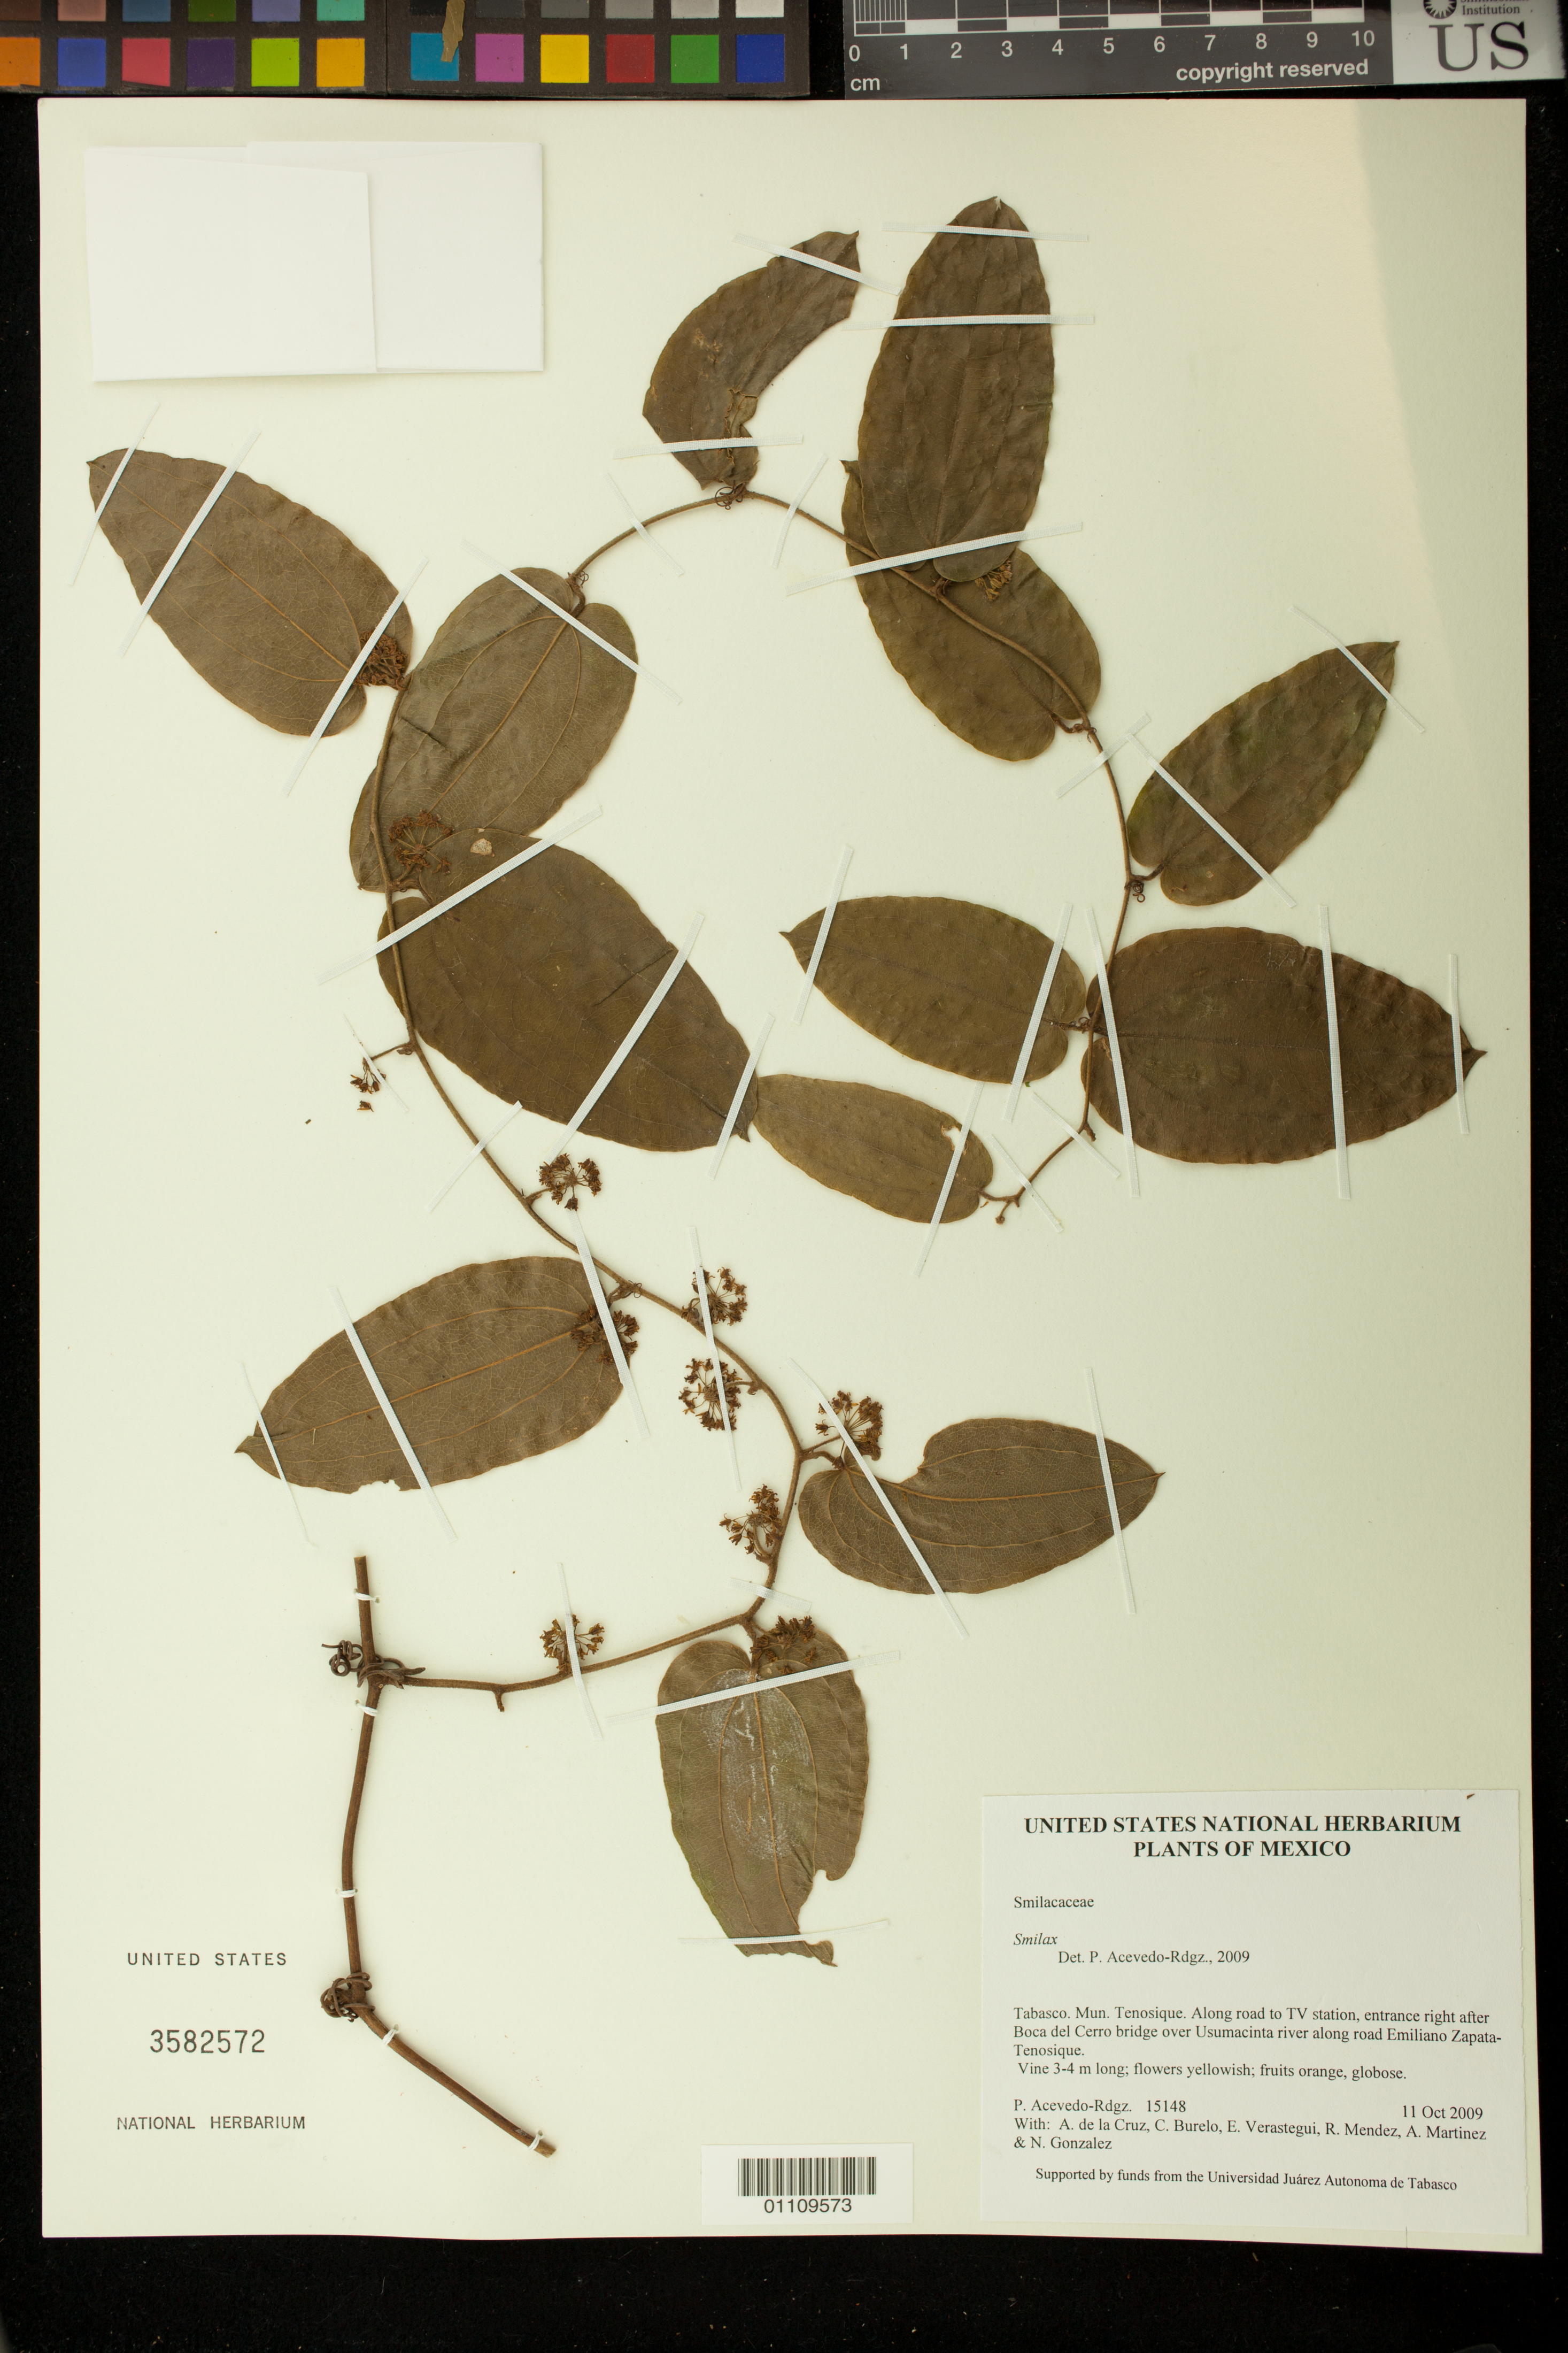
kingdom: Plantae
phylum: Tracheophyta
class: Liliopsida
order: Liliales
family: Smilacaceae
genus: Smilax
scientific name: Smilax mollis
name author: Humb. & Bonpl. ex Willd.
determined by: Strong, M. T., (US), Smithsonian Institution - National Museum of Natural History (UNITED STATES)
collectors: P. Acevedo-Rodr., A. de la Cruz, C. Burelo, E. Verastegui, R. Mendez & A. Martinez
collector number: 15148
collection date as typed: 11 Oct 2009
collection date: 2009-10-11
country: Mexico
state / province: Tabasco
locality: Mun. Tenosique. Along road to TV station, entrance right after Boca del Cerro bridge over Usumacinta river along road Emiliano Zapata-Tenosique.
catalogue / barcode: US 3582572